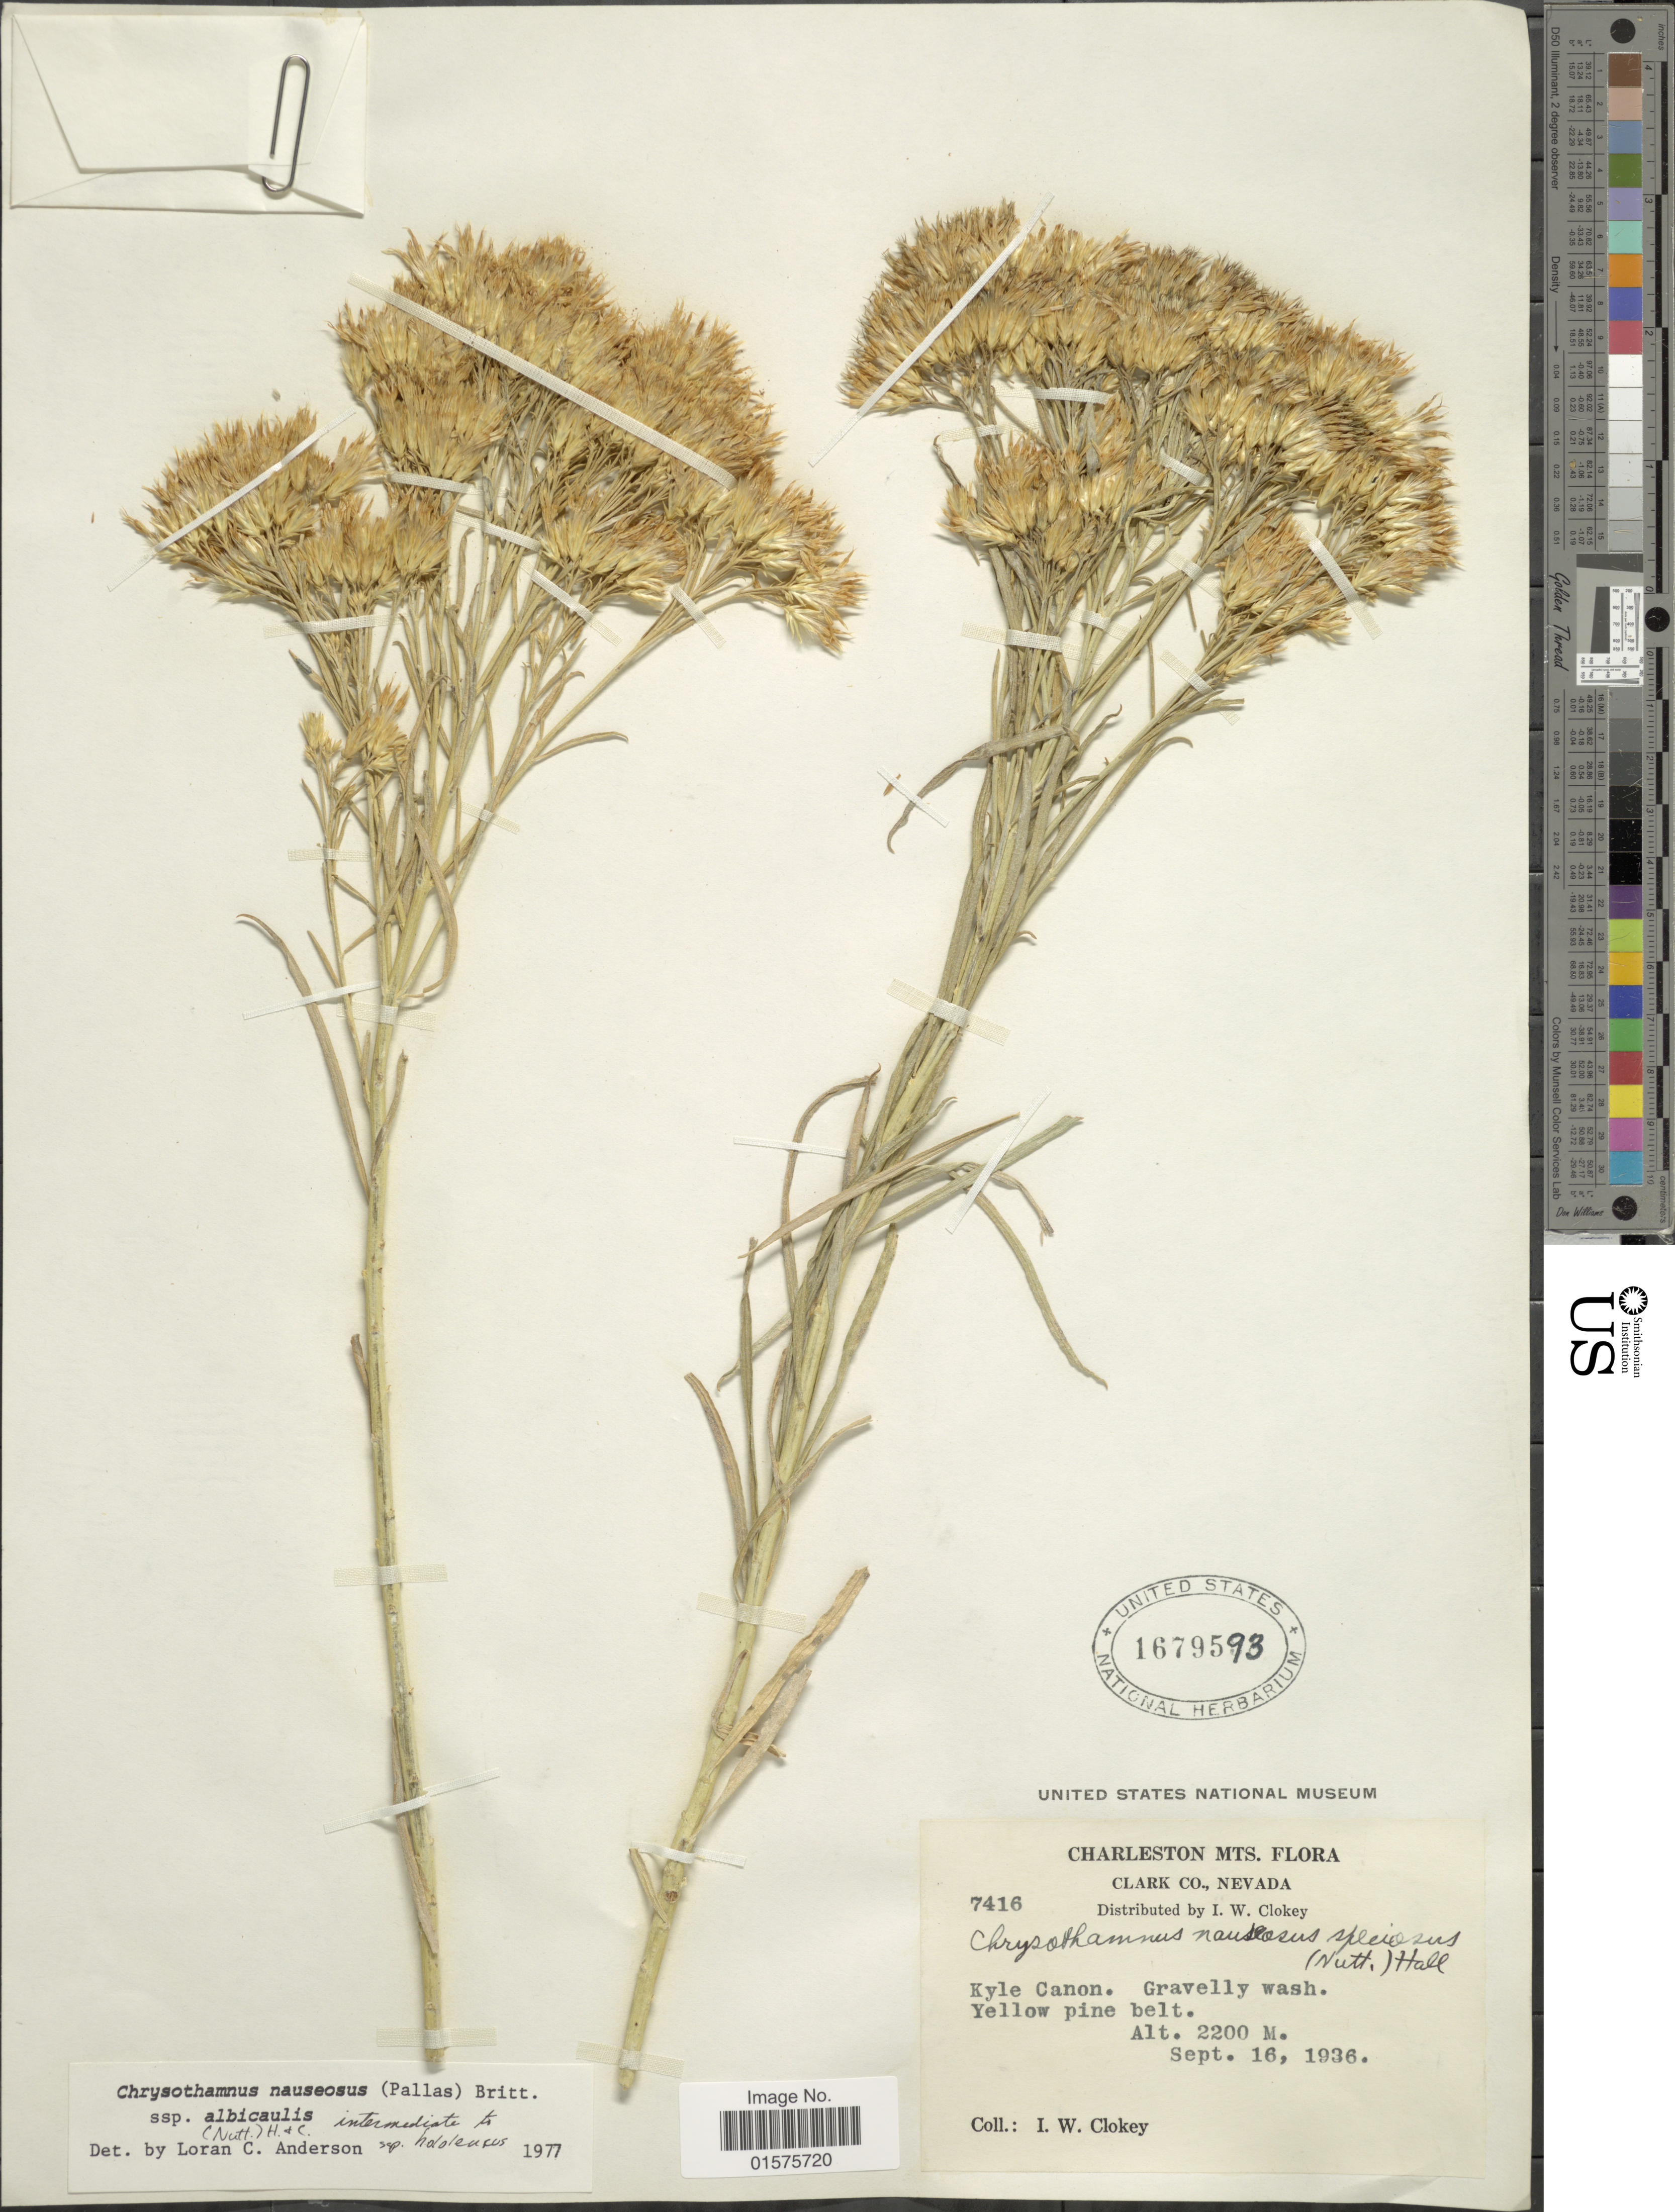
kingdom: Plantae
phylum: Tracheophyta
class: Magnoliopsida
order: Asterales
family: Asteraceae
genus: Ericameria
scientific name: Ericameria nauseosa var. speciosa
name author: (Nutt.) G.L. Nesom & G.I. Baird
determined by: Urbatsch, Lowell E., Curator (LSU), Louisiana State University (UNITED STATES)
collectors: I. W. Clokey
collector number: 7416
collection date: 1936-09-16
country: United States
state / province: Nevada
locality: Charleston Mts. Clark Co. Kyle Canyon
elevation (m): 2200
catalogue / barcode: US 1679593